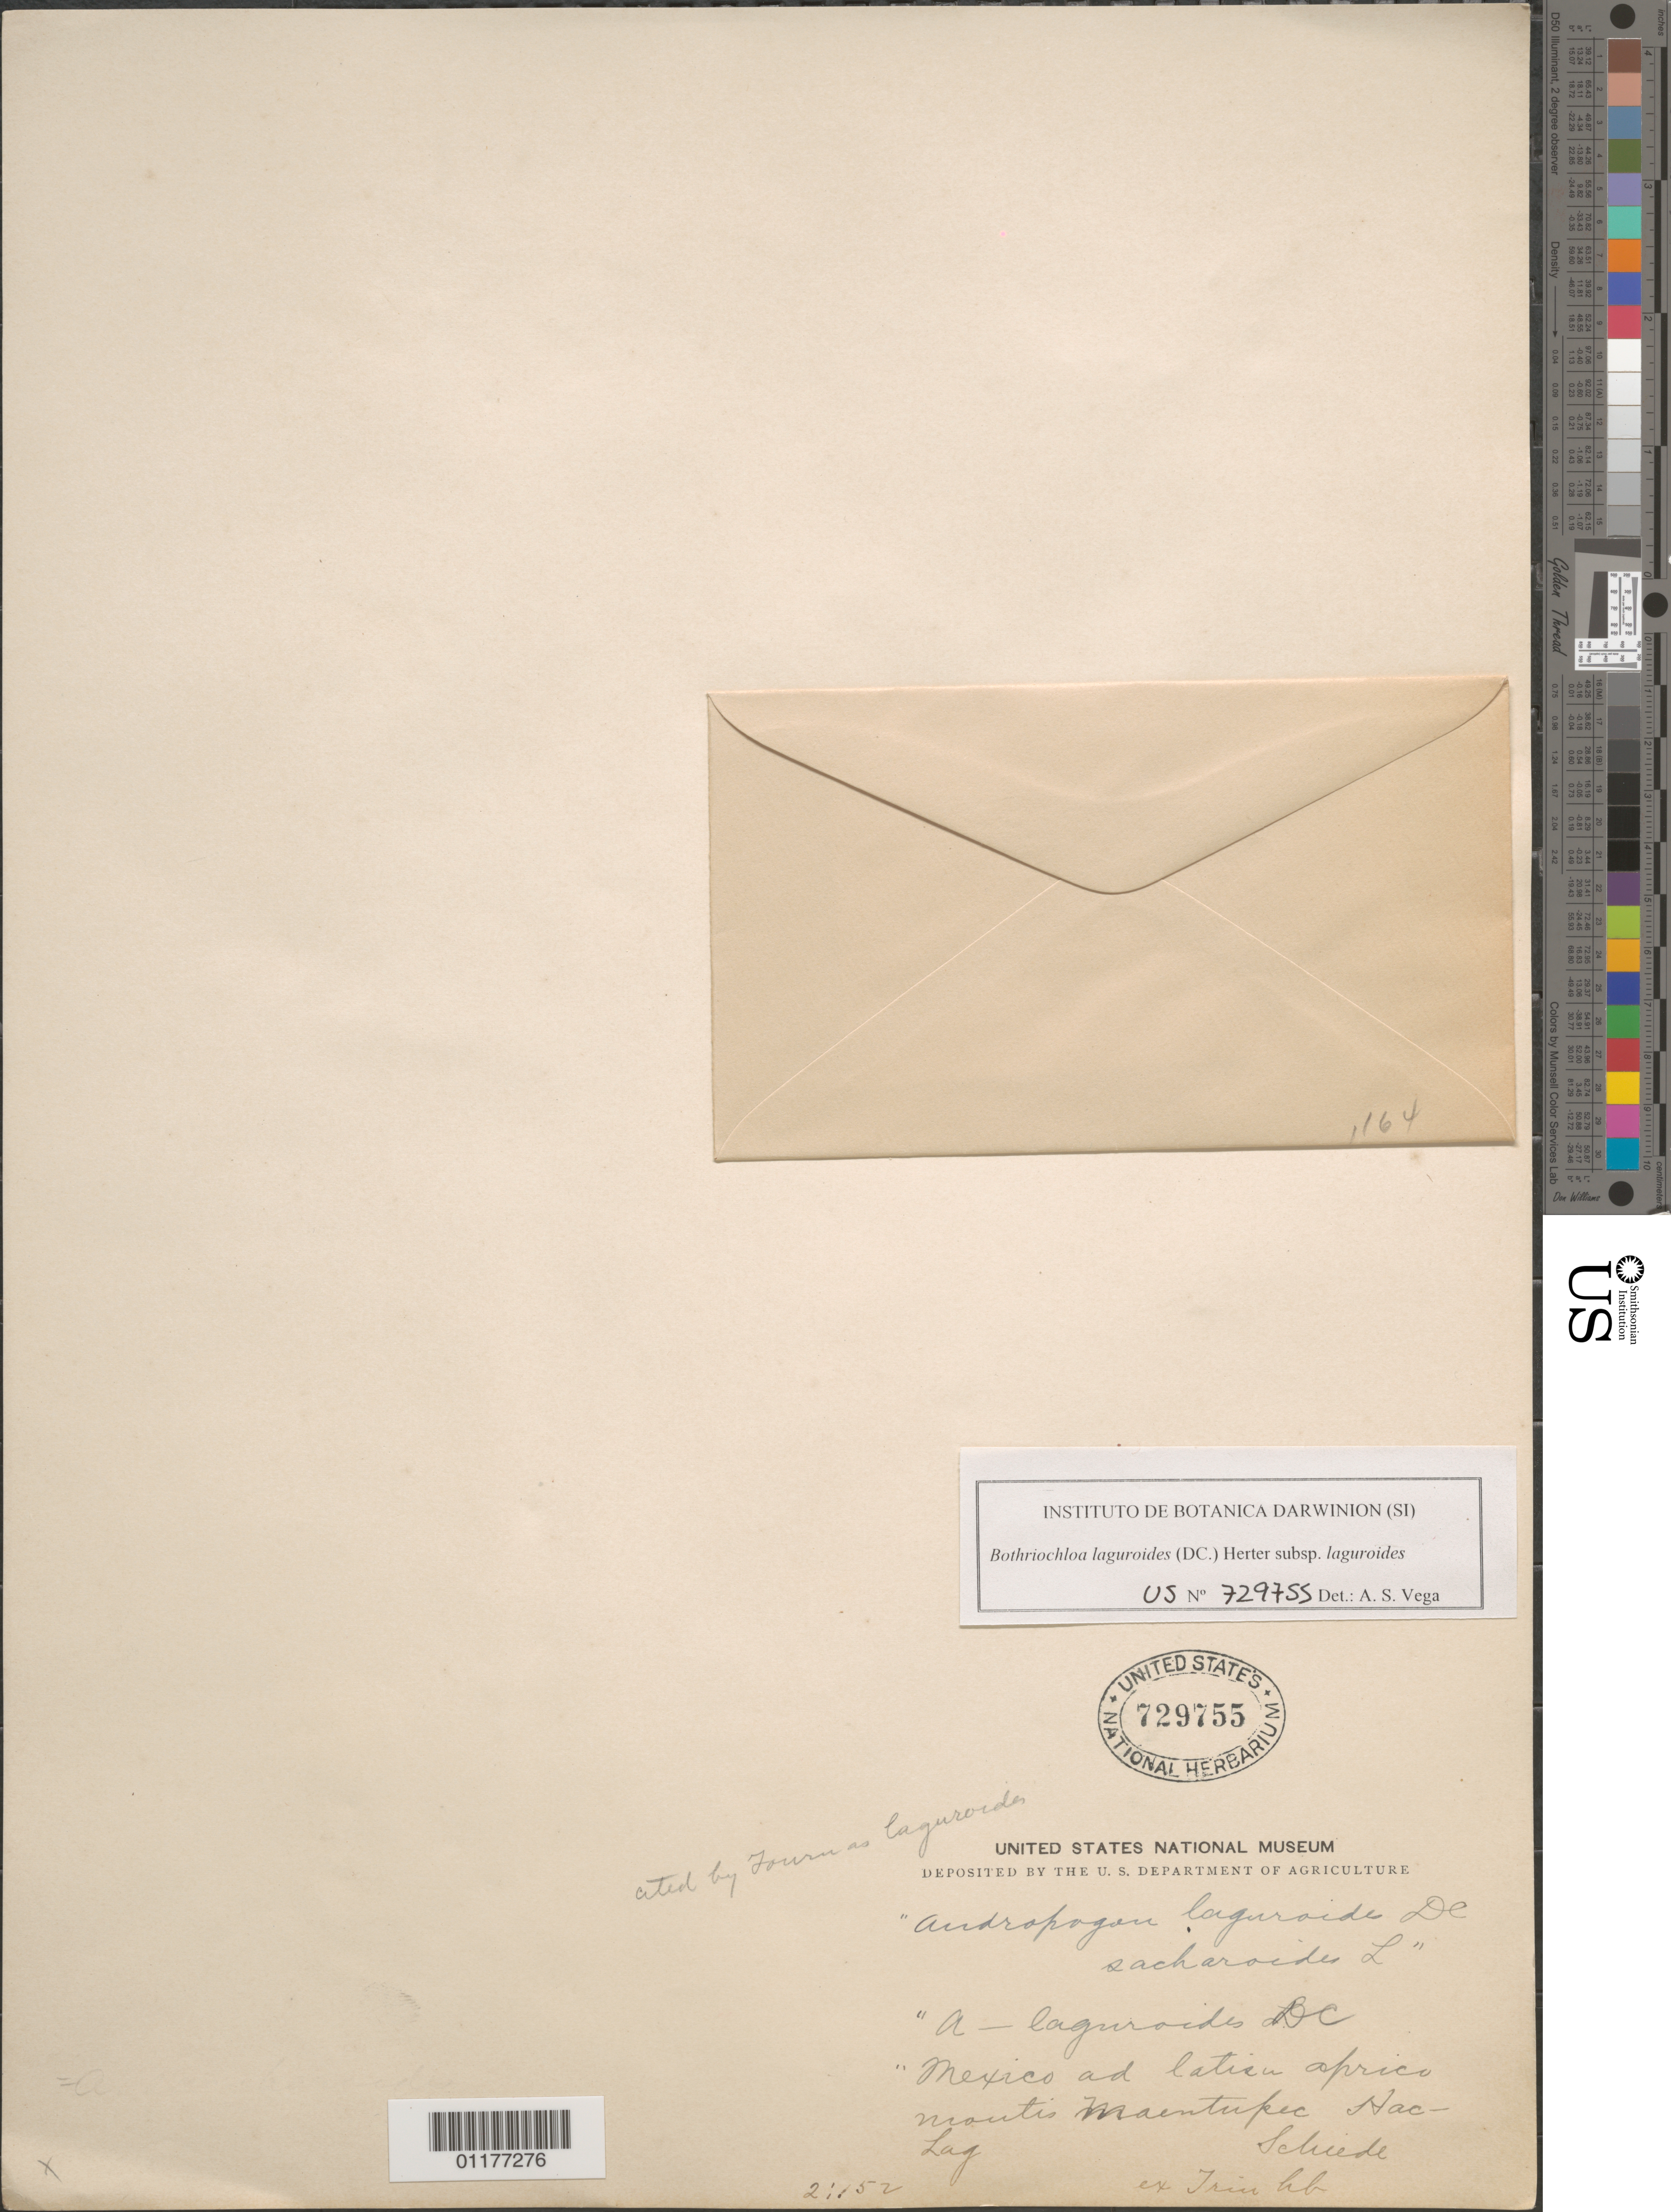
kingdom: Plantae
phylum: Tracheophyta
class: Liliopsida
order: Poales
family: Poaceae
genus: Bothriochloa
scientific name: Bothriochloa laguroides subsp. laguroides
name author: (DC.) Herter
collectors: Schiede, --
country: Mexico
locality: Montis Maentupec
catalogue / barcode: US 729755